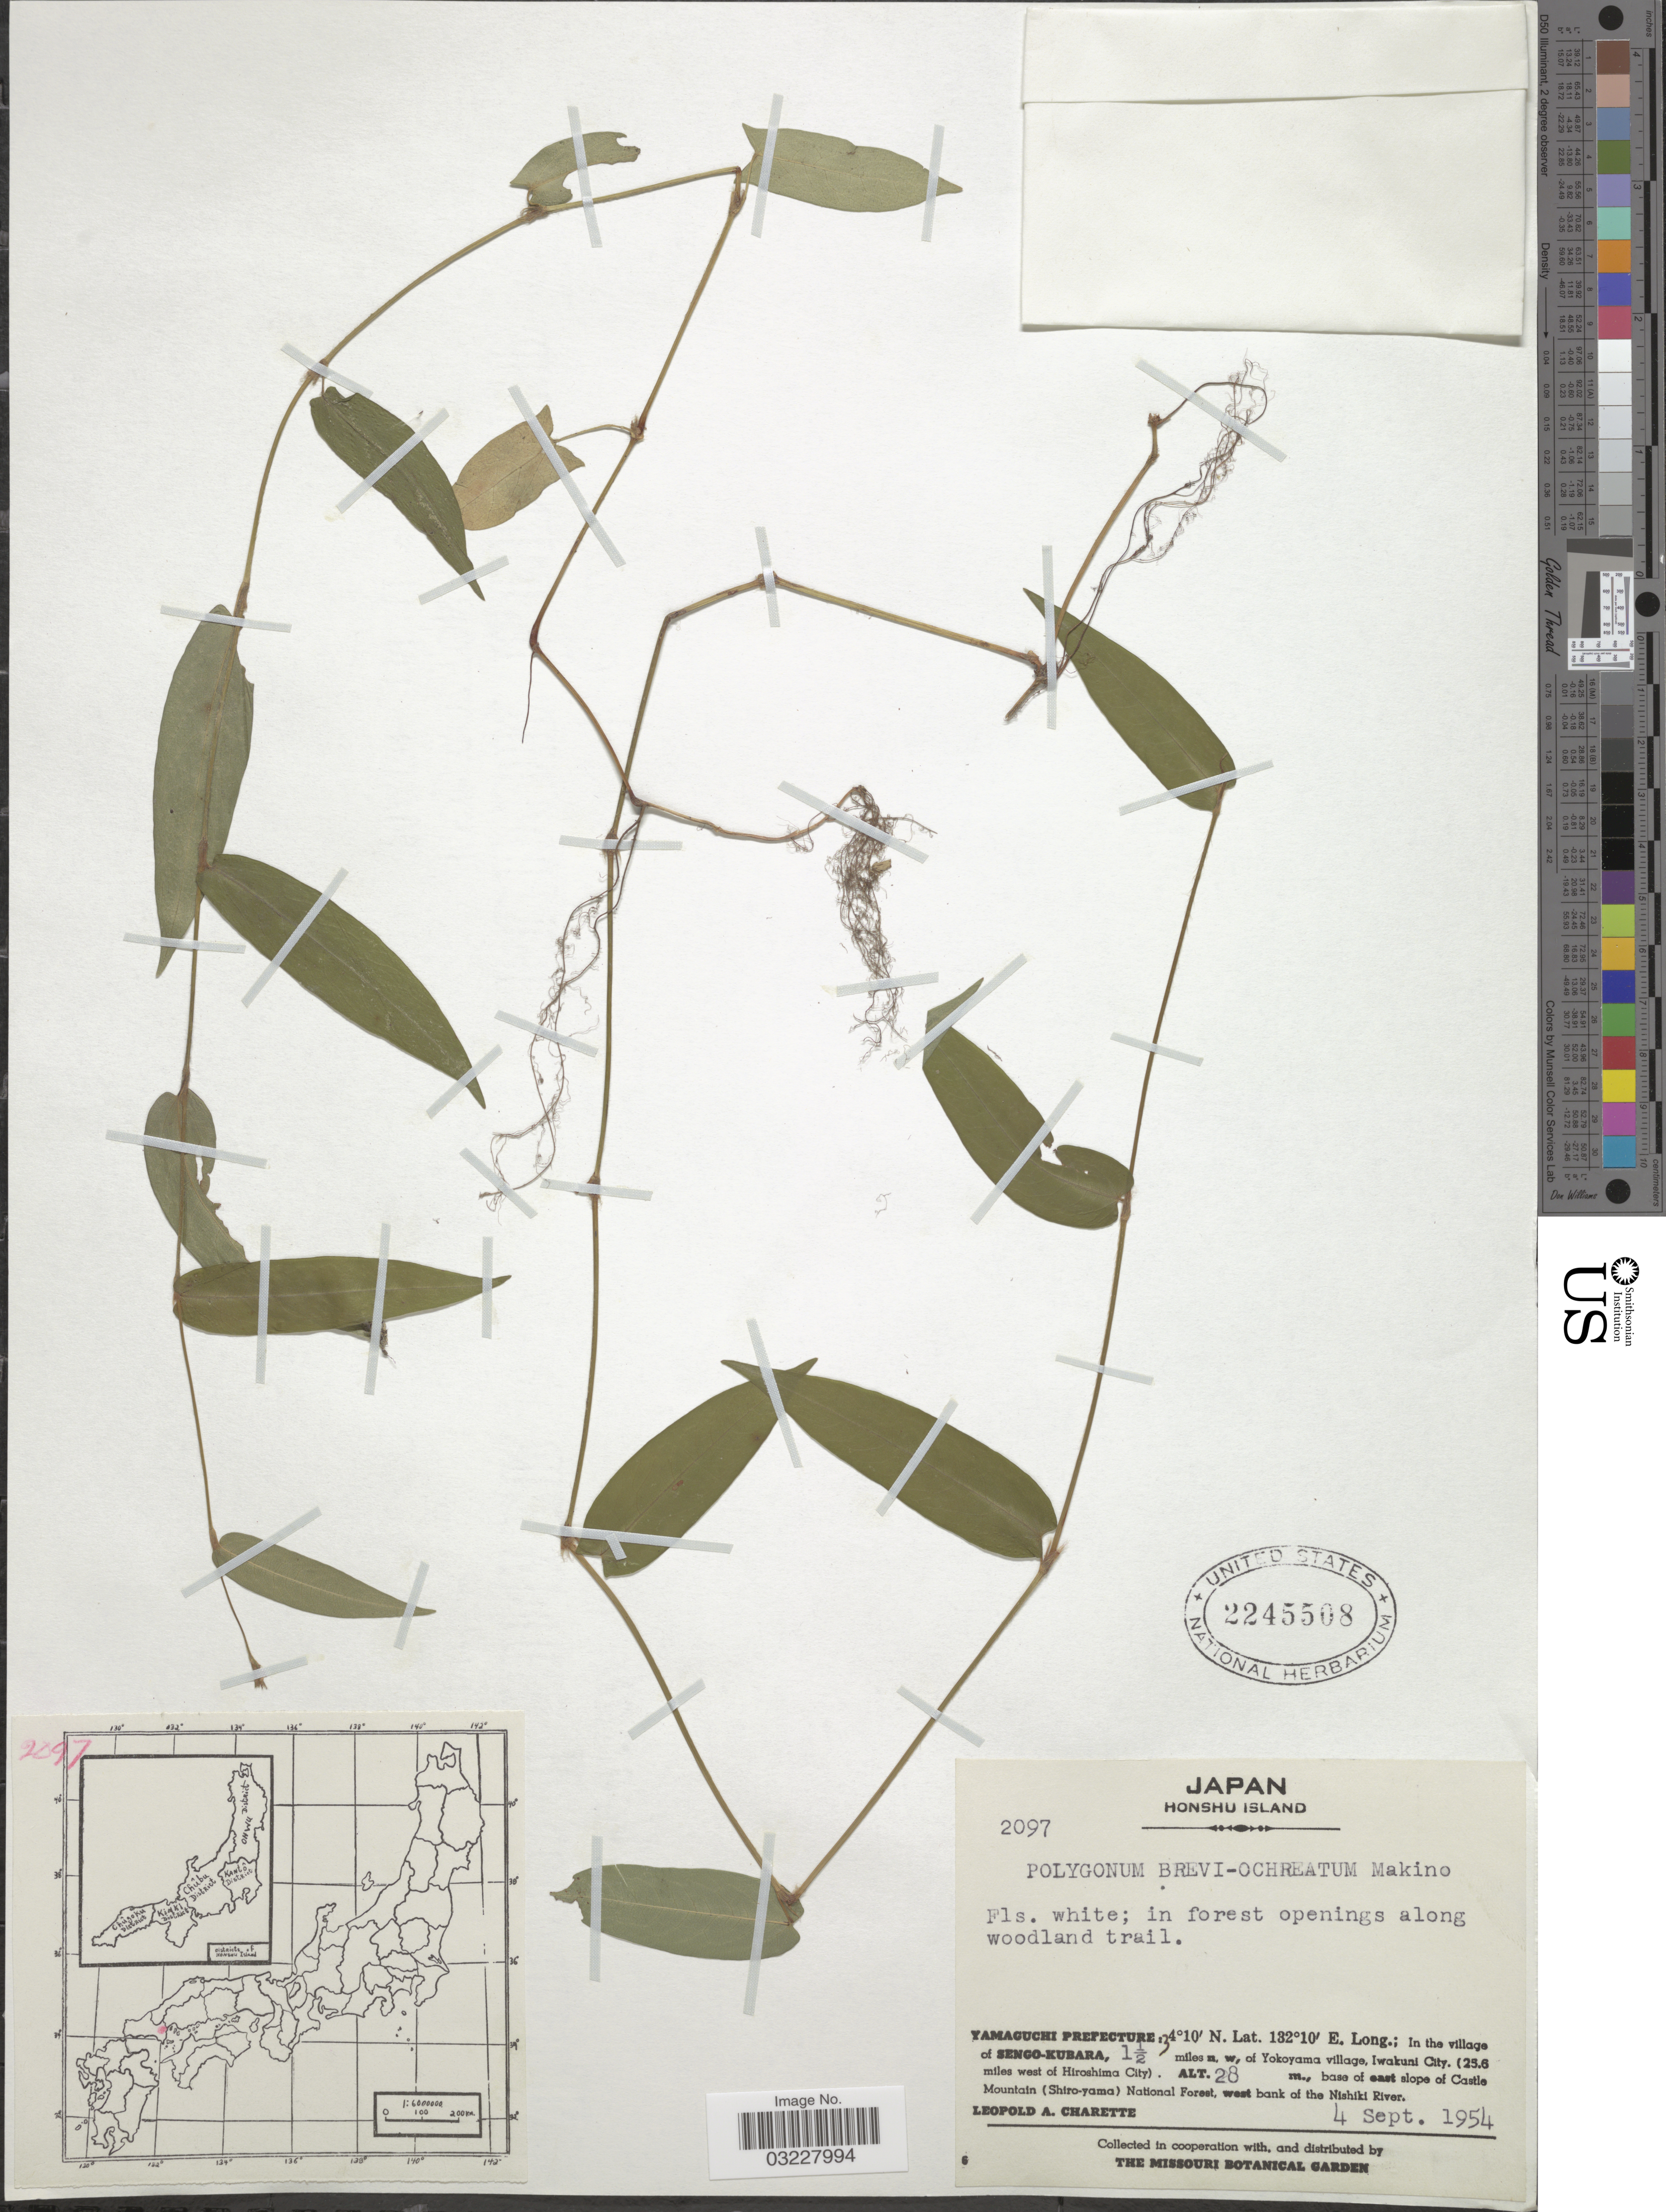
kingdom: Plantae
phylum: Tracheophyta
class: Magnoliopsida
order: Caryophyllales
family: Polygonaceae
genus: Polygonum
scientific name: Polygonum breviochreatum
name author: Makino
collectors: L. A. Charette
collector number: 2097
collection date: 1954-09-04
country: Japan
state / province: Yamaguti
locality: Honshu Island. Yamaguchi Prefecture. In the village of Sengo-Kubara, 1½ miles n.w. of Yokoyama village, Iwakuni City. (25.6 miles west of Hiroshima City). Base of east slope of Castle Mountain (Shiro-yama) National Forest, west bank of the Nishiki River.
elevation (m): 28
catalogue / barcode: US 2245508